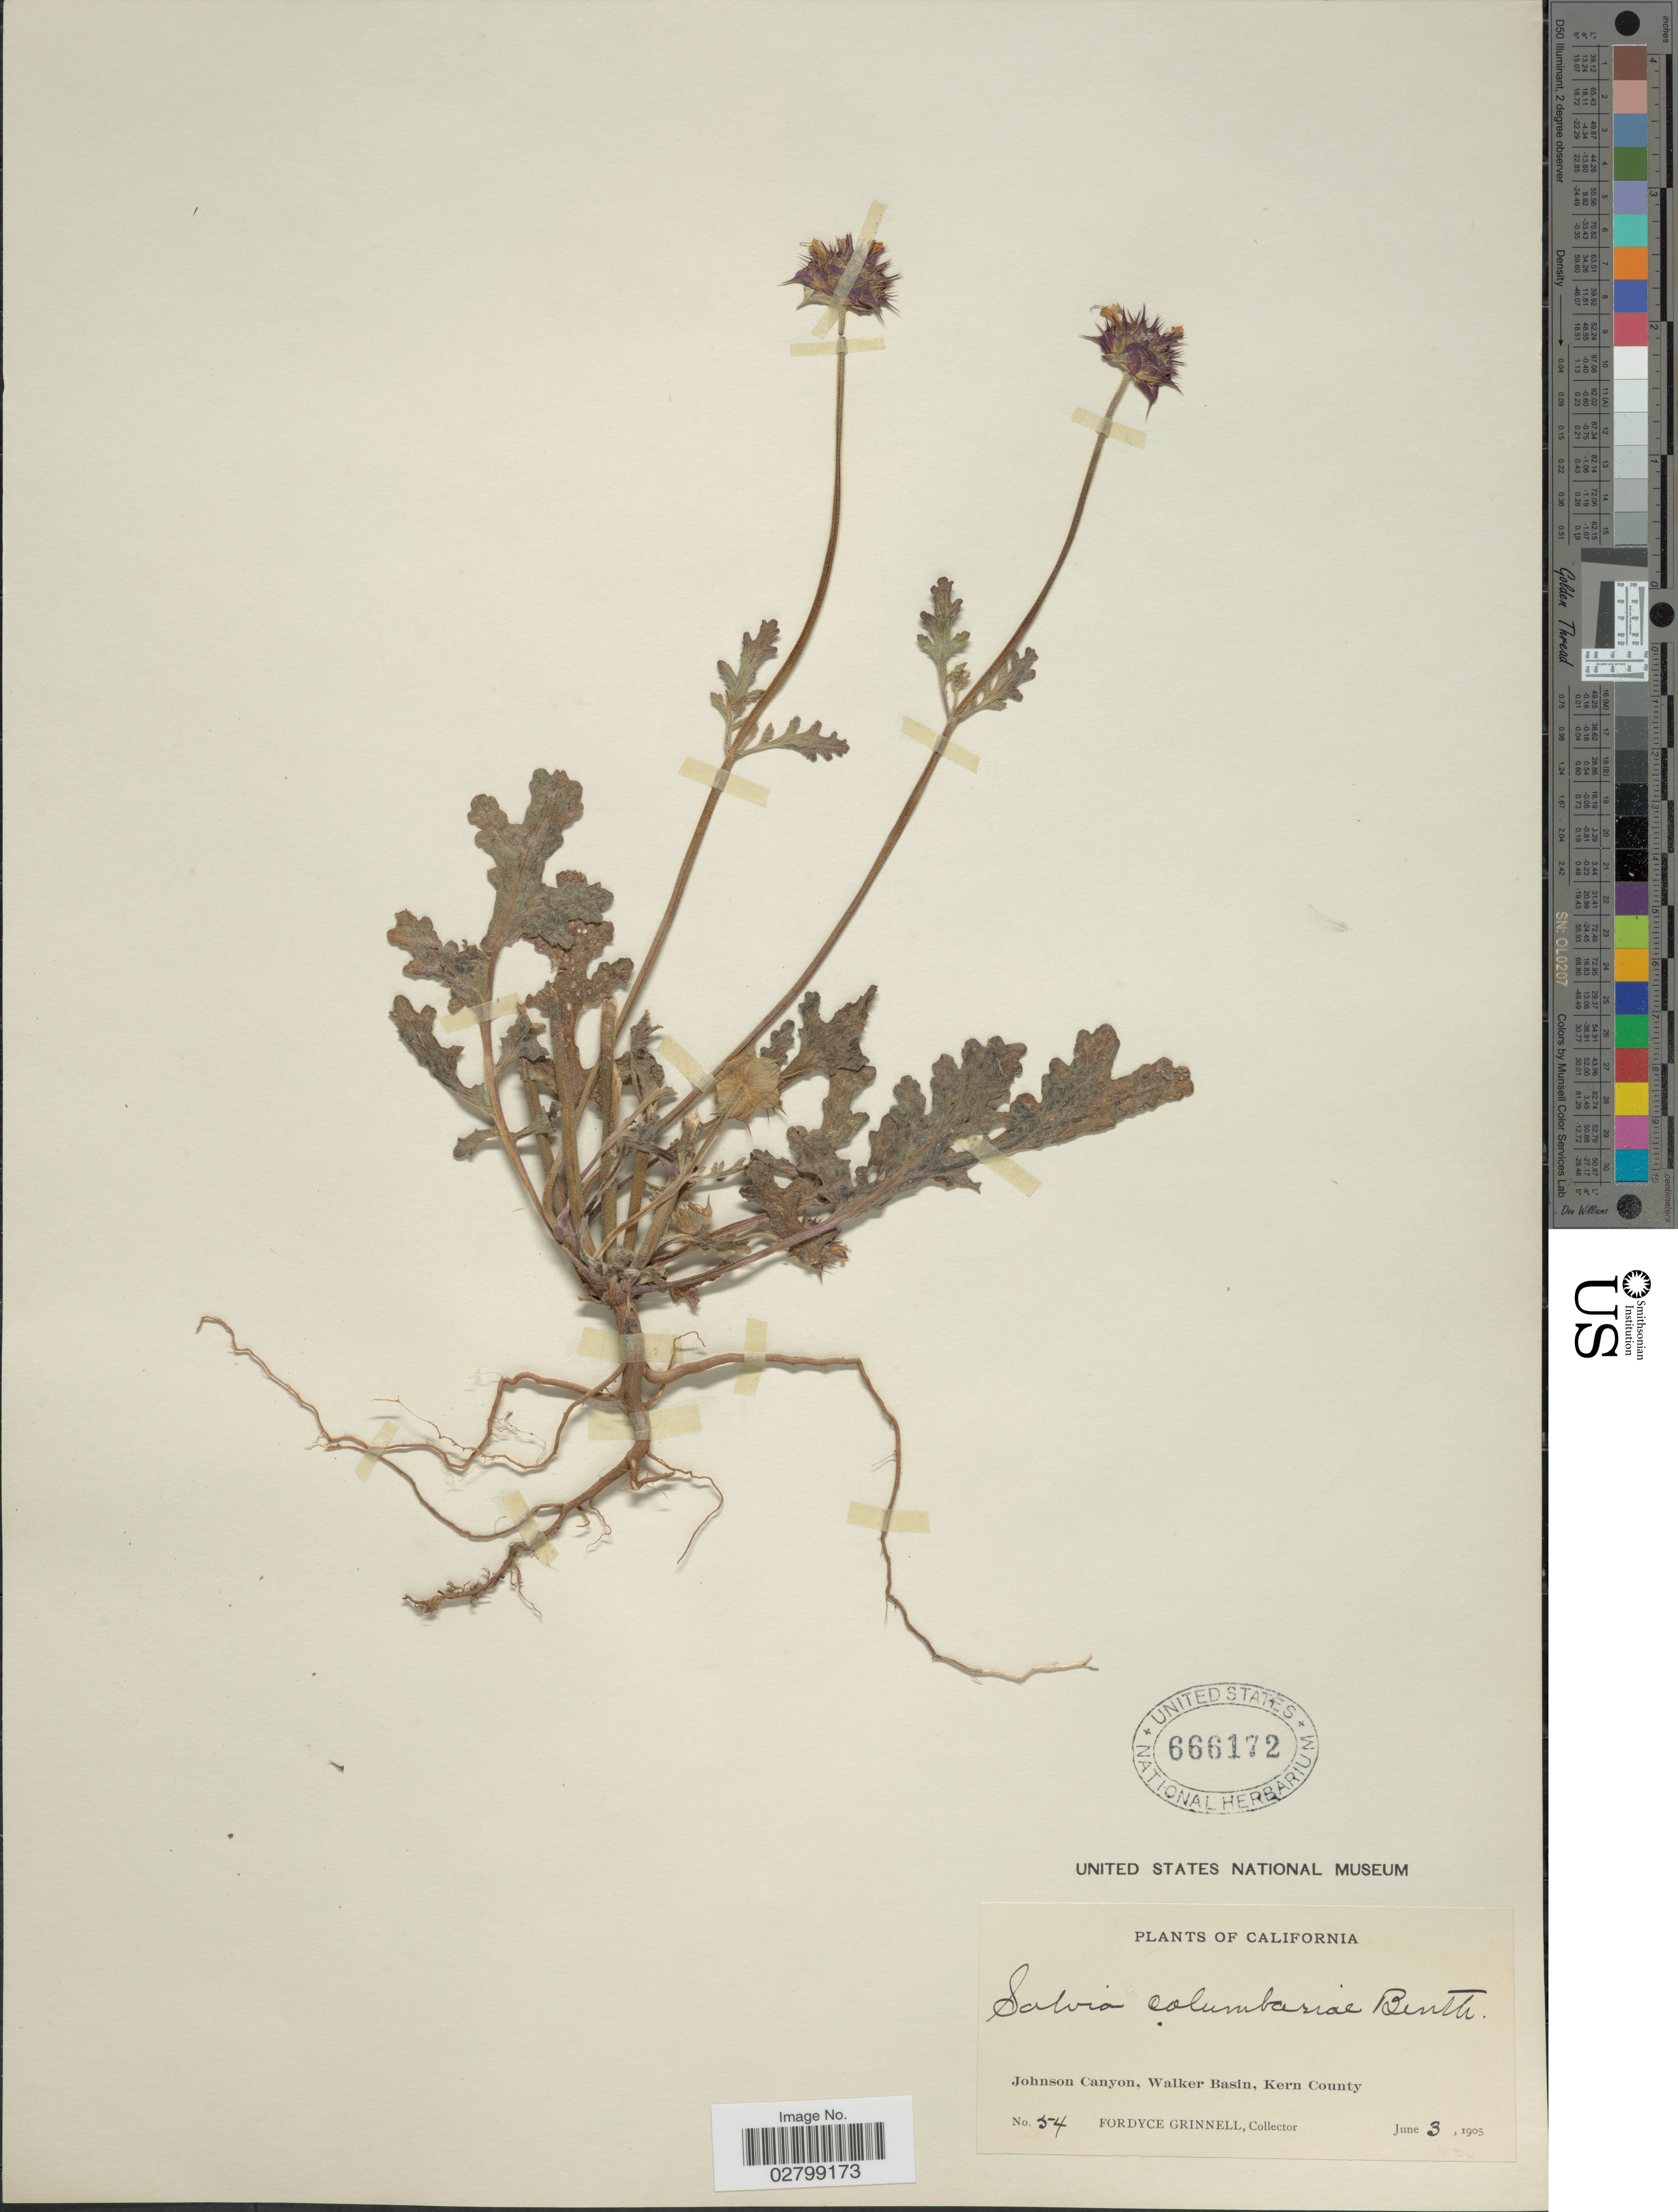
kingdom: Plantae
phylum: Tracheophyta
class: Magnoliopsida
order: Lamiales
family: Lamiaceae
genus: Salvia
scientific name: Salvia columbariae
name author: Benth.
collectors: F. Grinnell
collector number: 54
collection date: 1905-06-03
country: United States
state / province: California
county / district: Kern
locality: Johnson Canyon, Walker Basin, Kern County.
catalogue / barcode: US 666172